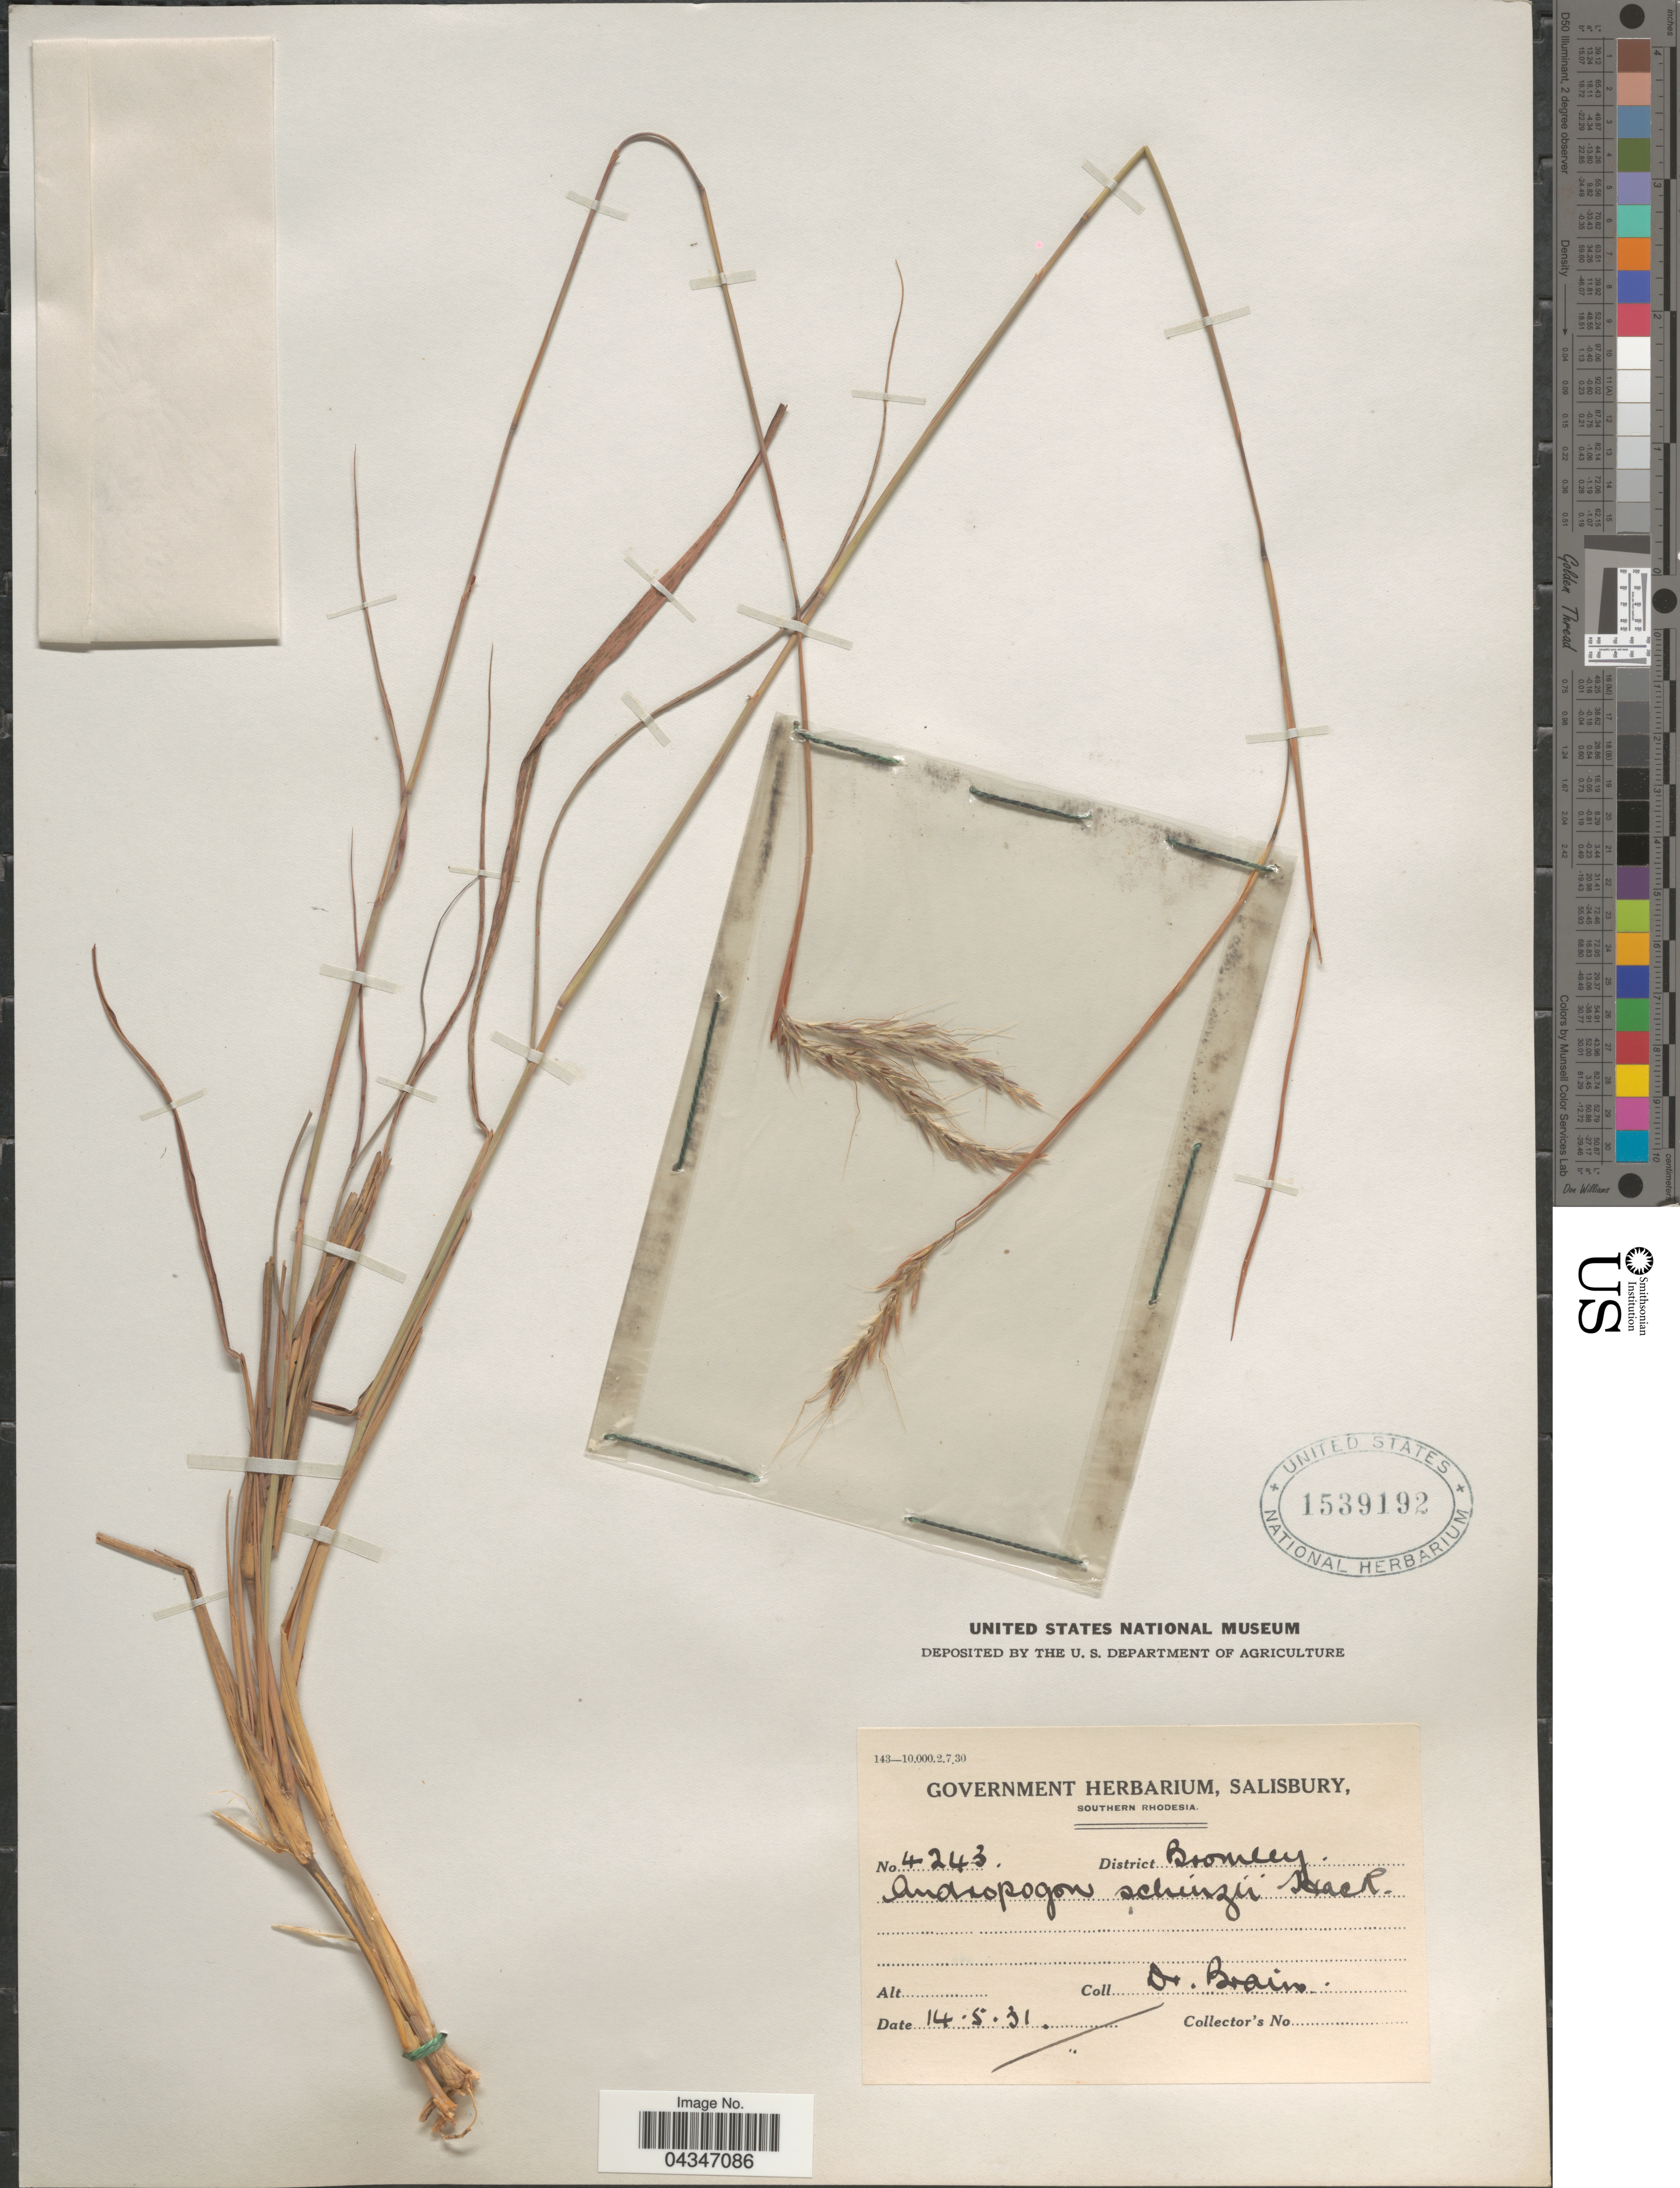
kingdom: Plantae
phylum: Tracheophyta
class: Liliopsida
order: Poales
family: Poaceae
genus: Andropogon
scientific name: Andropogon chinensis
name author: (Nees) Merr.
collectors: Brain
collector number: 4243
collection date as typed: Transcribed d/m/y: 14/5/31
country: Zimbabwe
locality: District Bromley.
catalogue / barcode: US 1539192